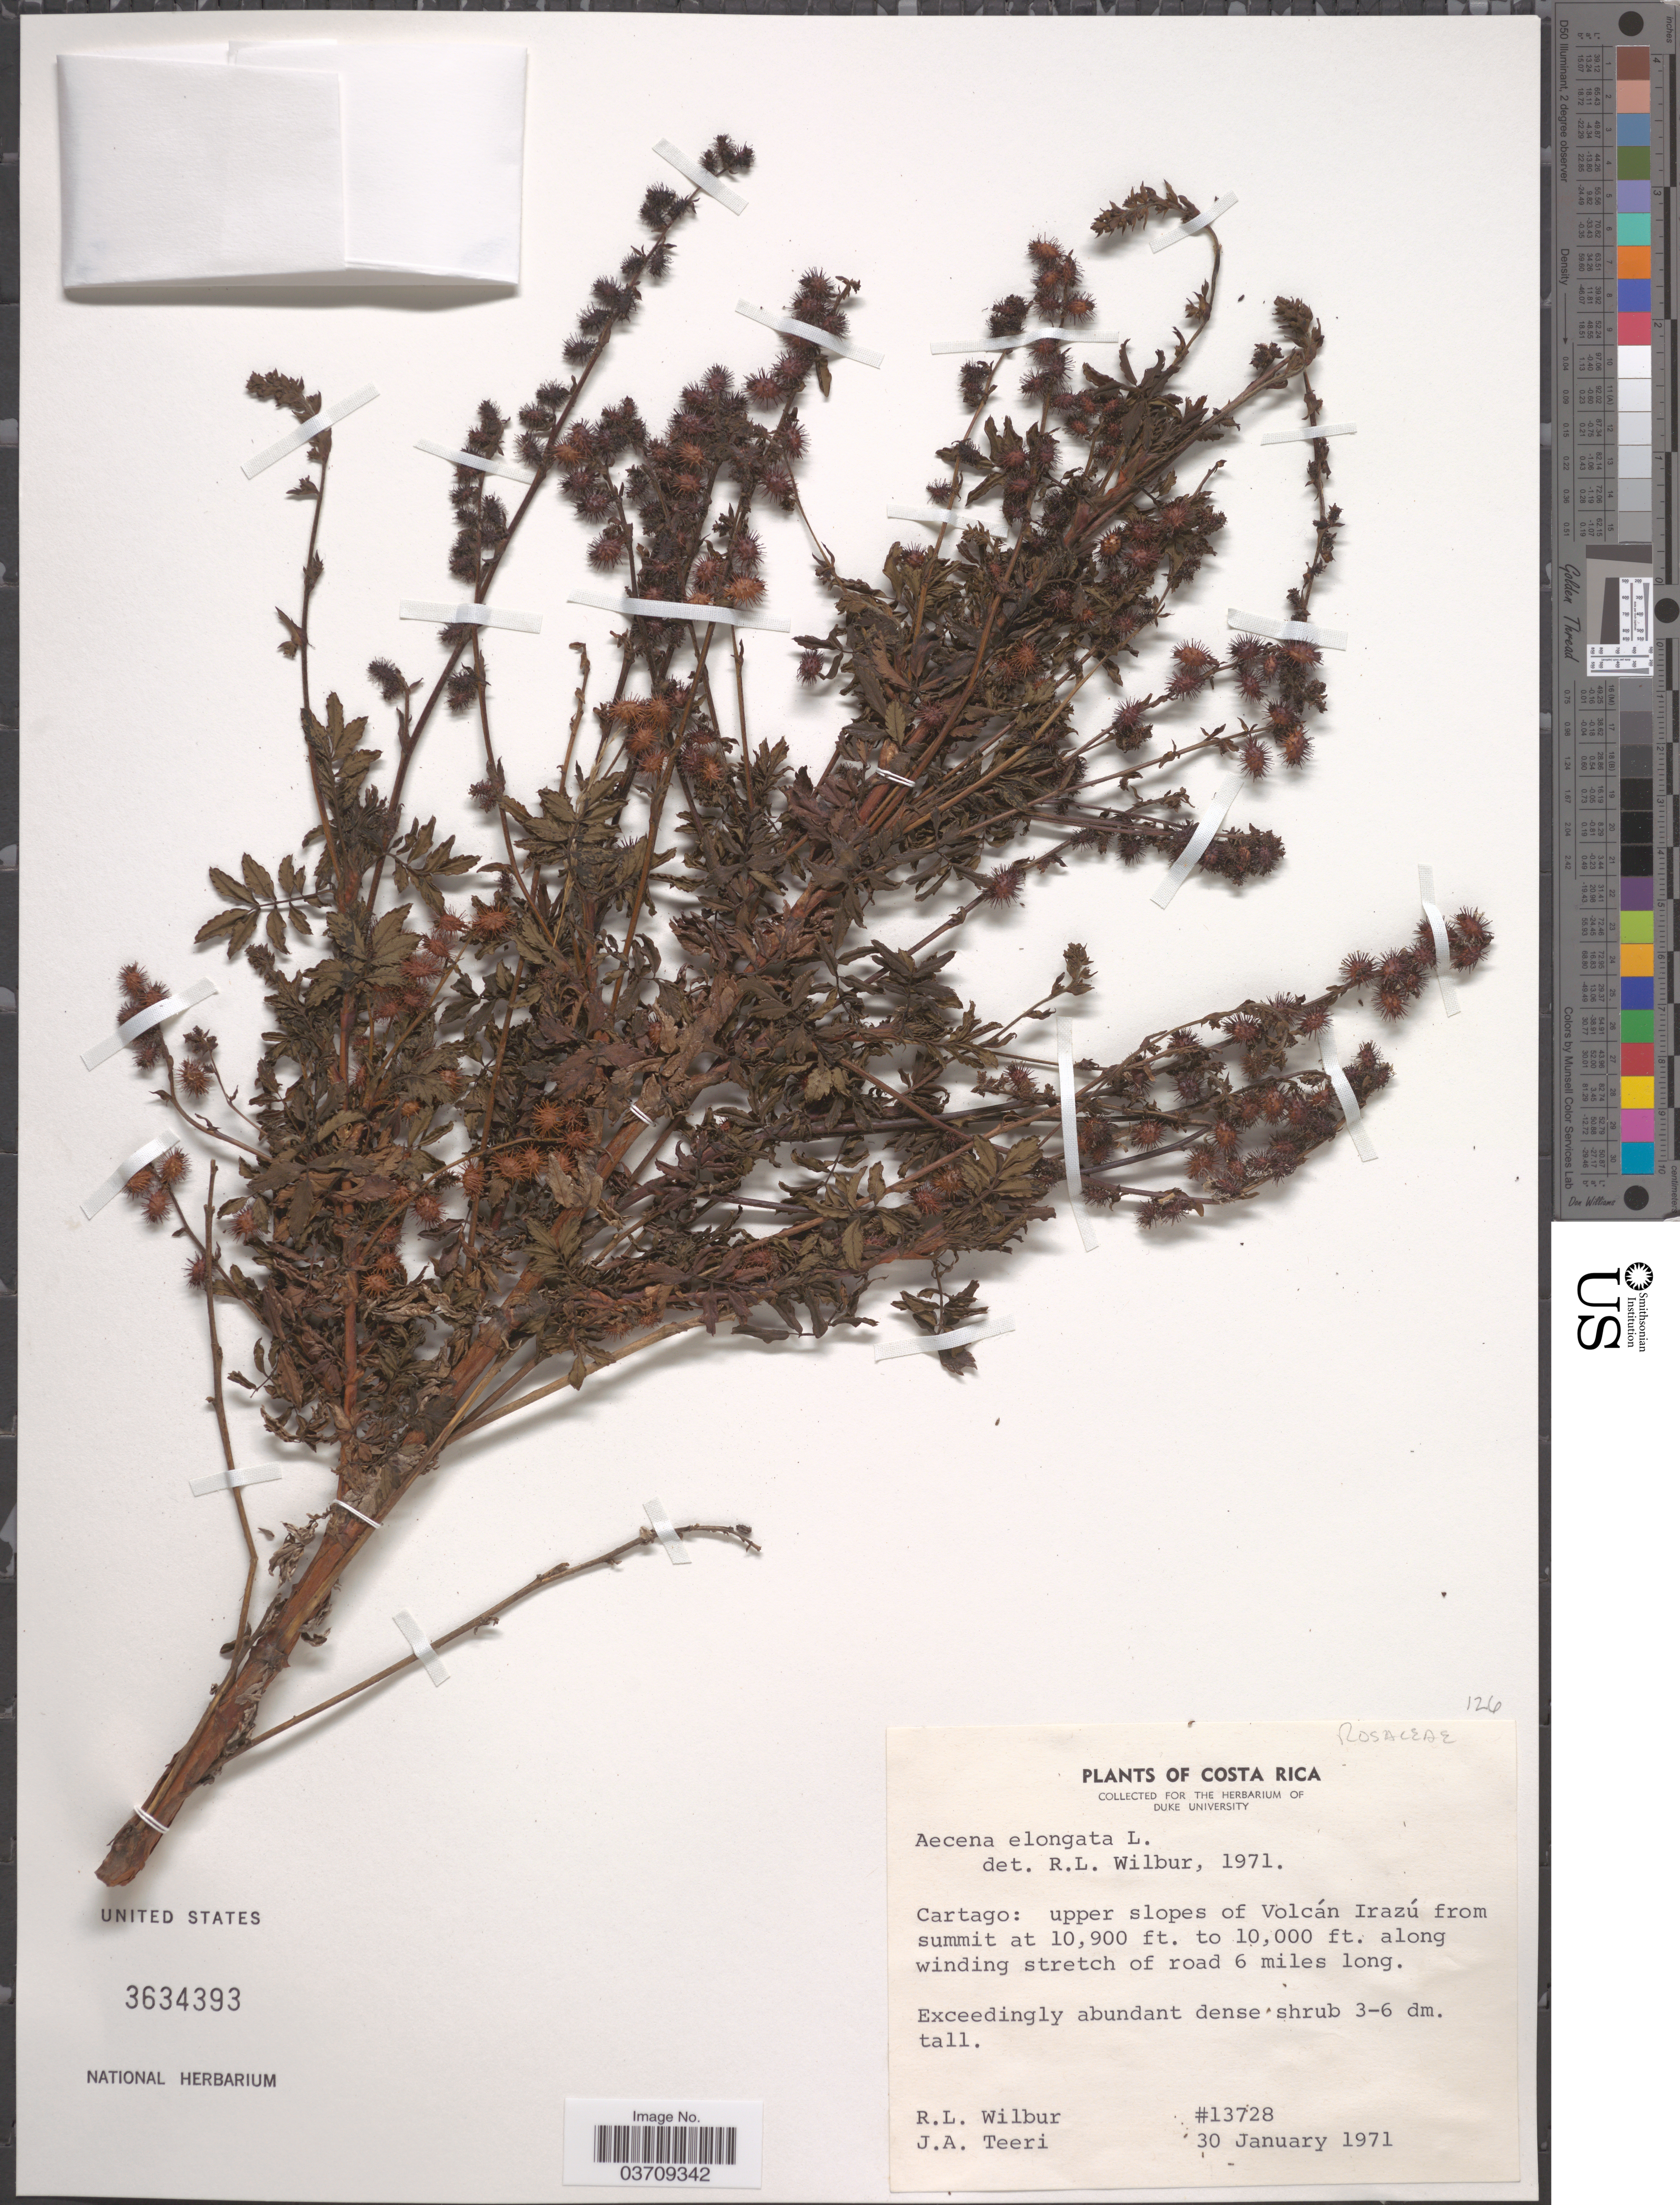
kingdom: Plantae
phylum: Tracheophyta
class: Magnoliopsida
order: Rosales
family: Rosaceae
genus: Acaena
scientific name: Acaena elongata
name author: L.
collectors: R. L. Wilbur & J. Teeri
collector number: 13728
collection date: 1971-01-30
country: Costa Rica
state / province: Cartago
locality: Upper slopes of Volcán Irazú from summit along winding stretch of road 6 miles long.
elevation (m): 3048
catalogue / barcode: US 3634393